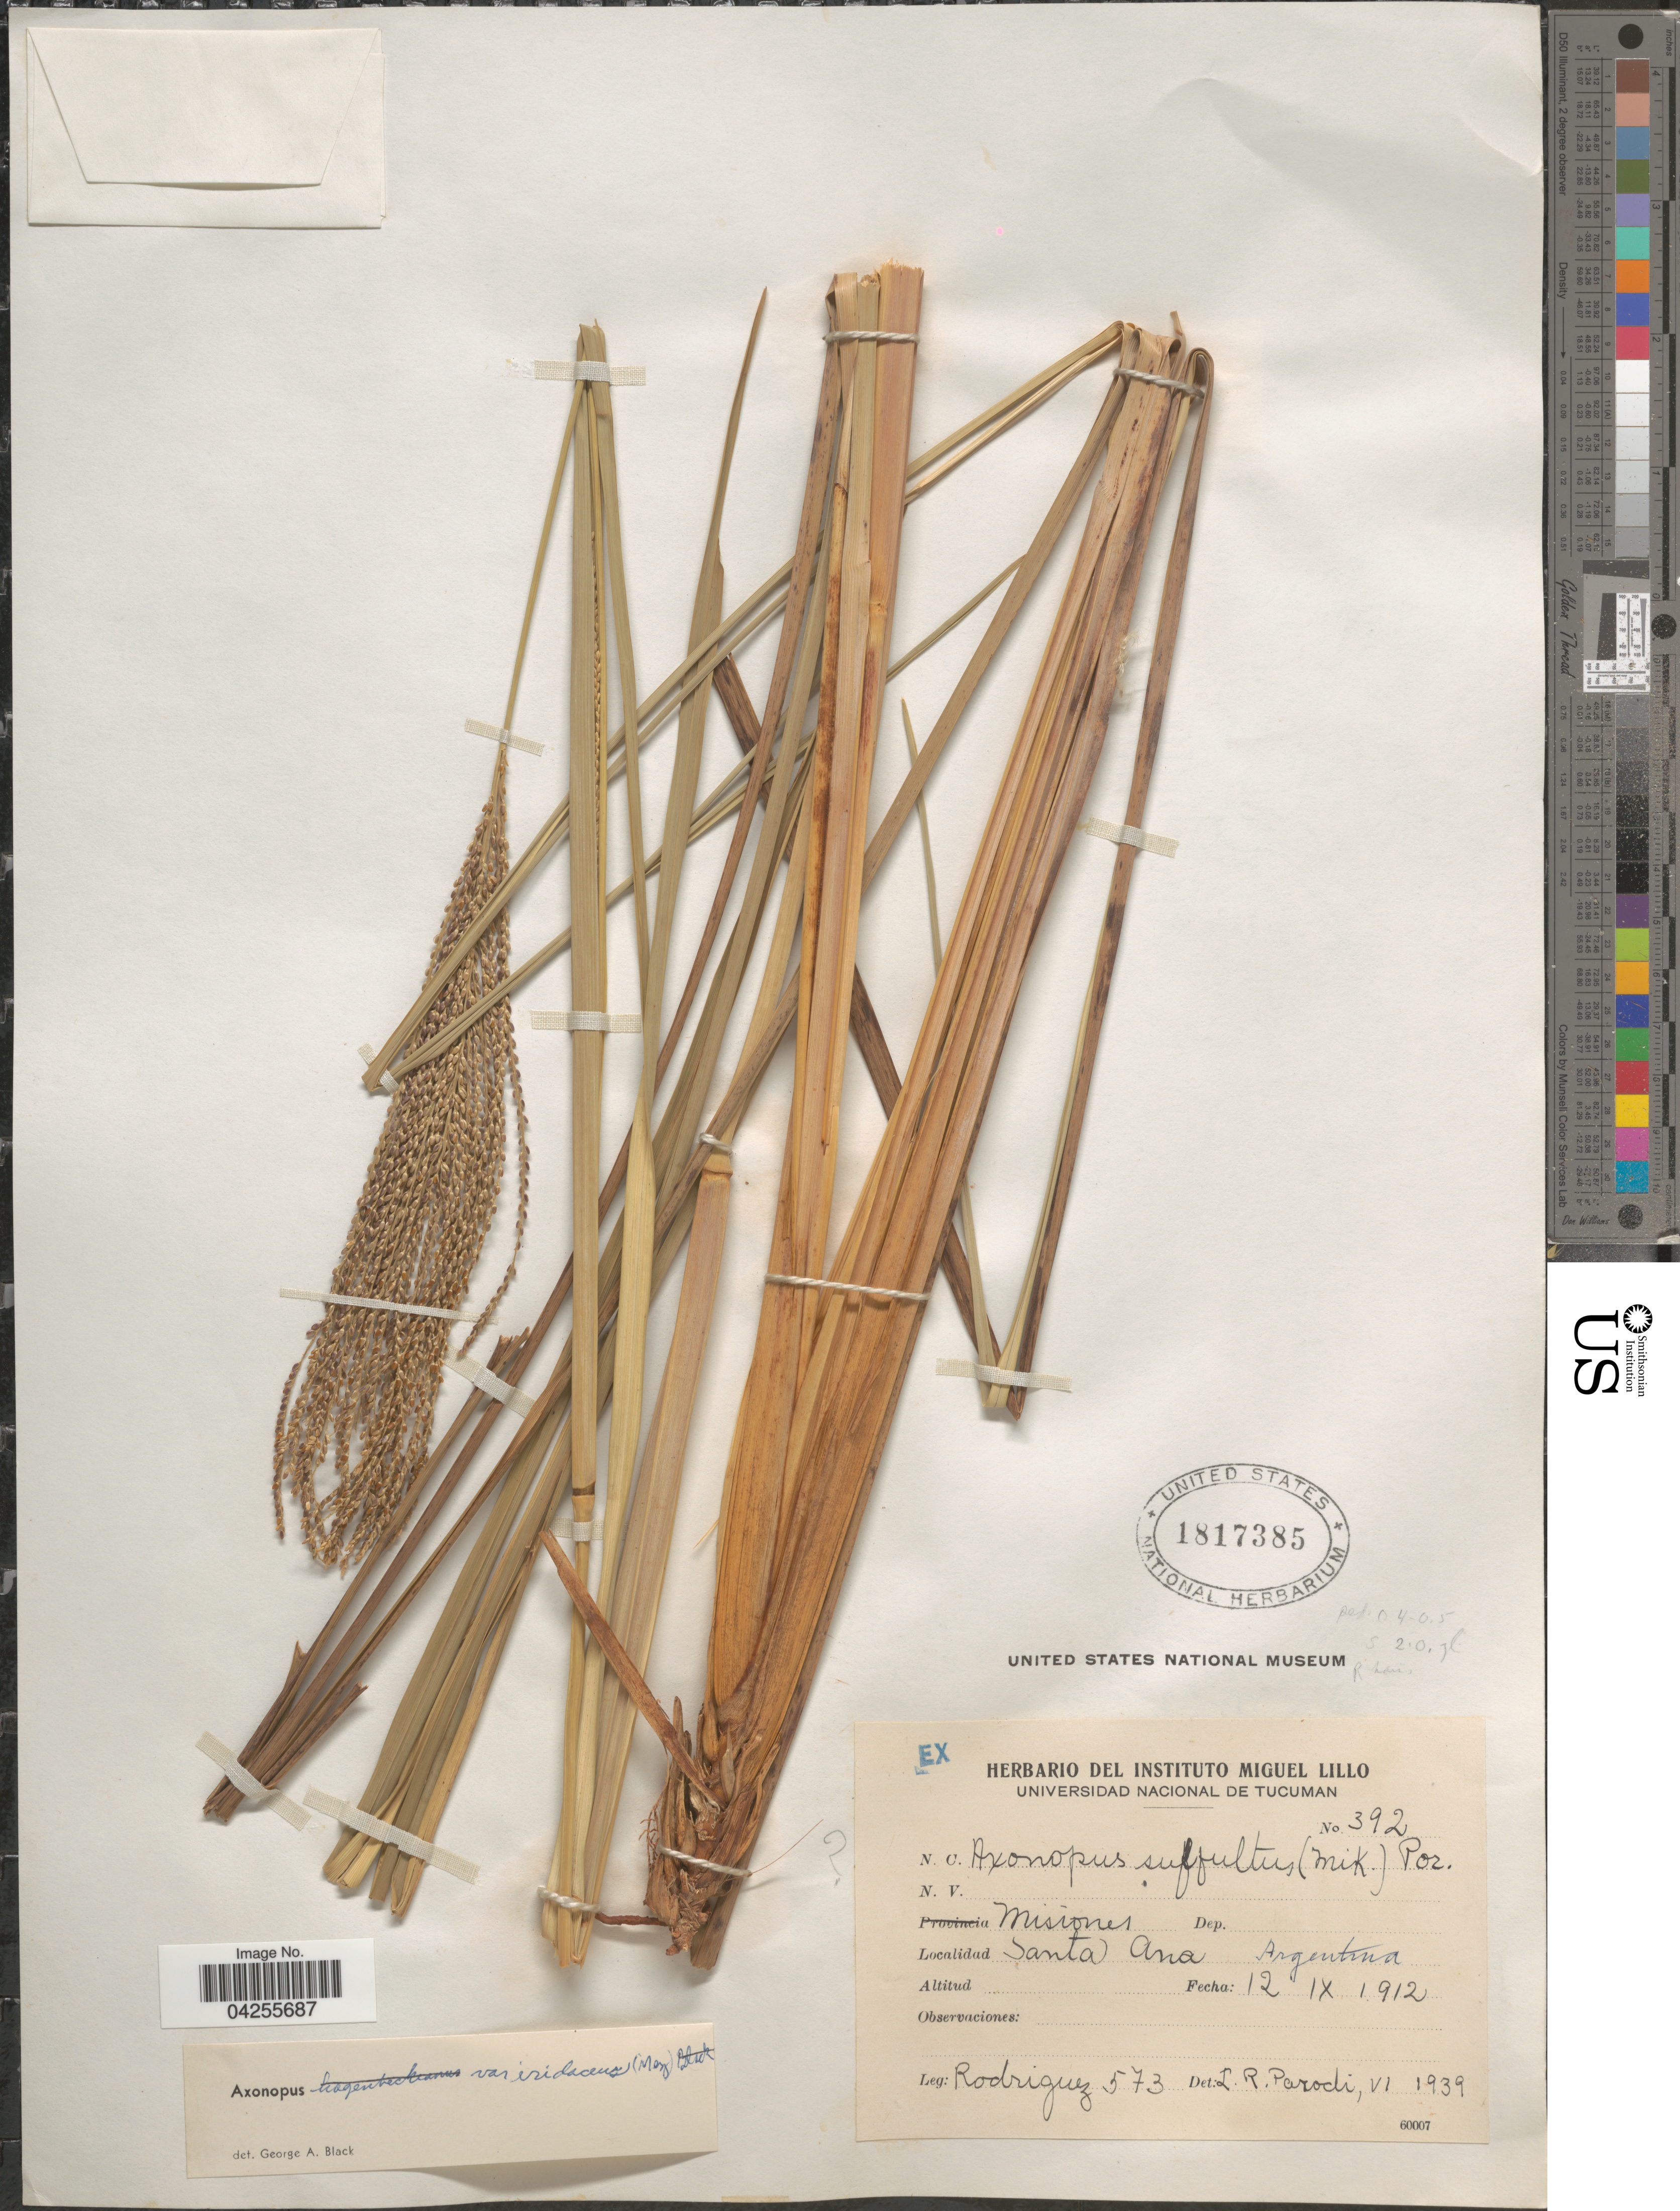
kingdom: Plantae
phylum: Tracheophyta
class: Liliopsida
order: Poales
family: Poaceae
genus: Axonopus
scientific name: Axonopus suffultus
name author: (Nees) Kuhlm.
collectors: Rodriguez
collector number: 573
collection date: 1912-09-12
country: Argentina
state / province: Misiones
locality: Santa Ana.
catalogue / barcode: US 1817385